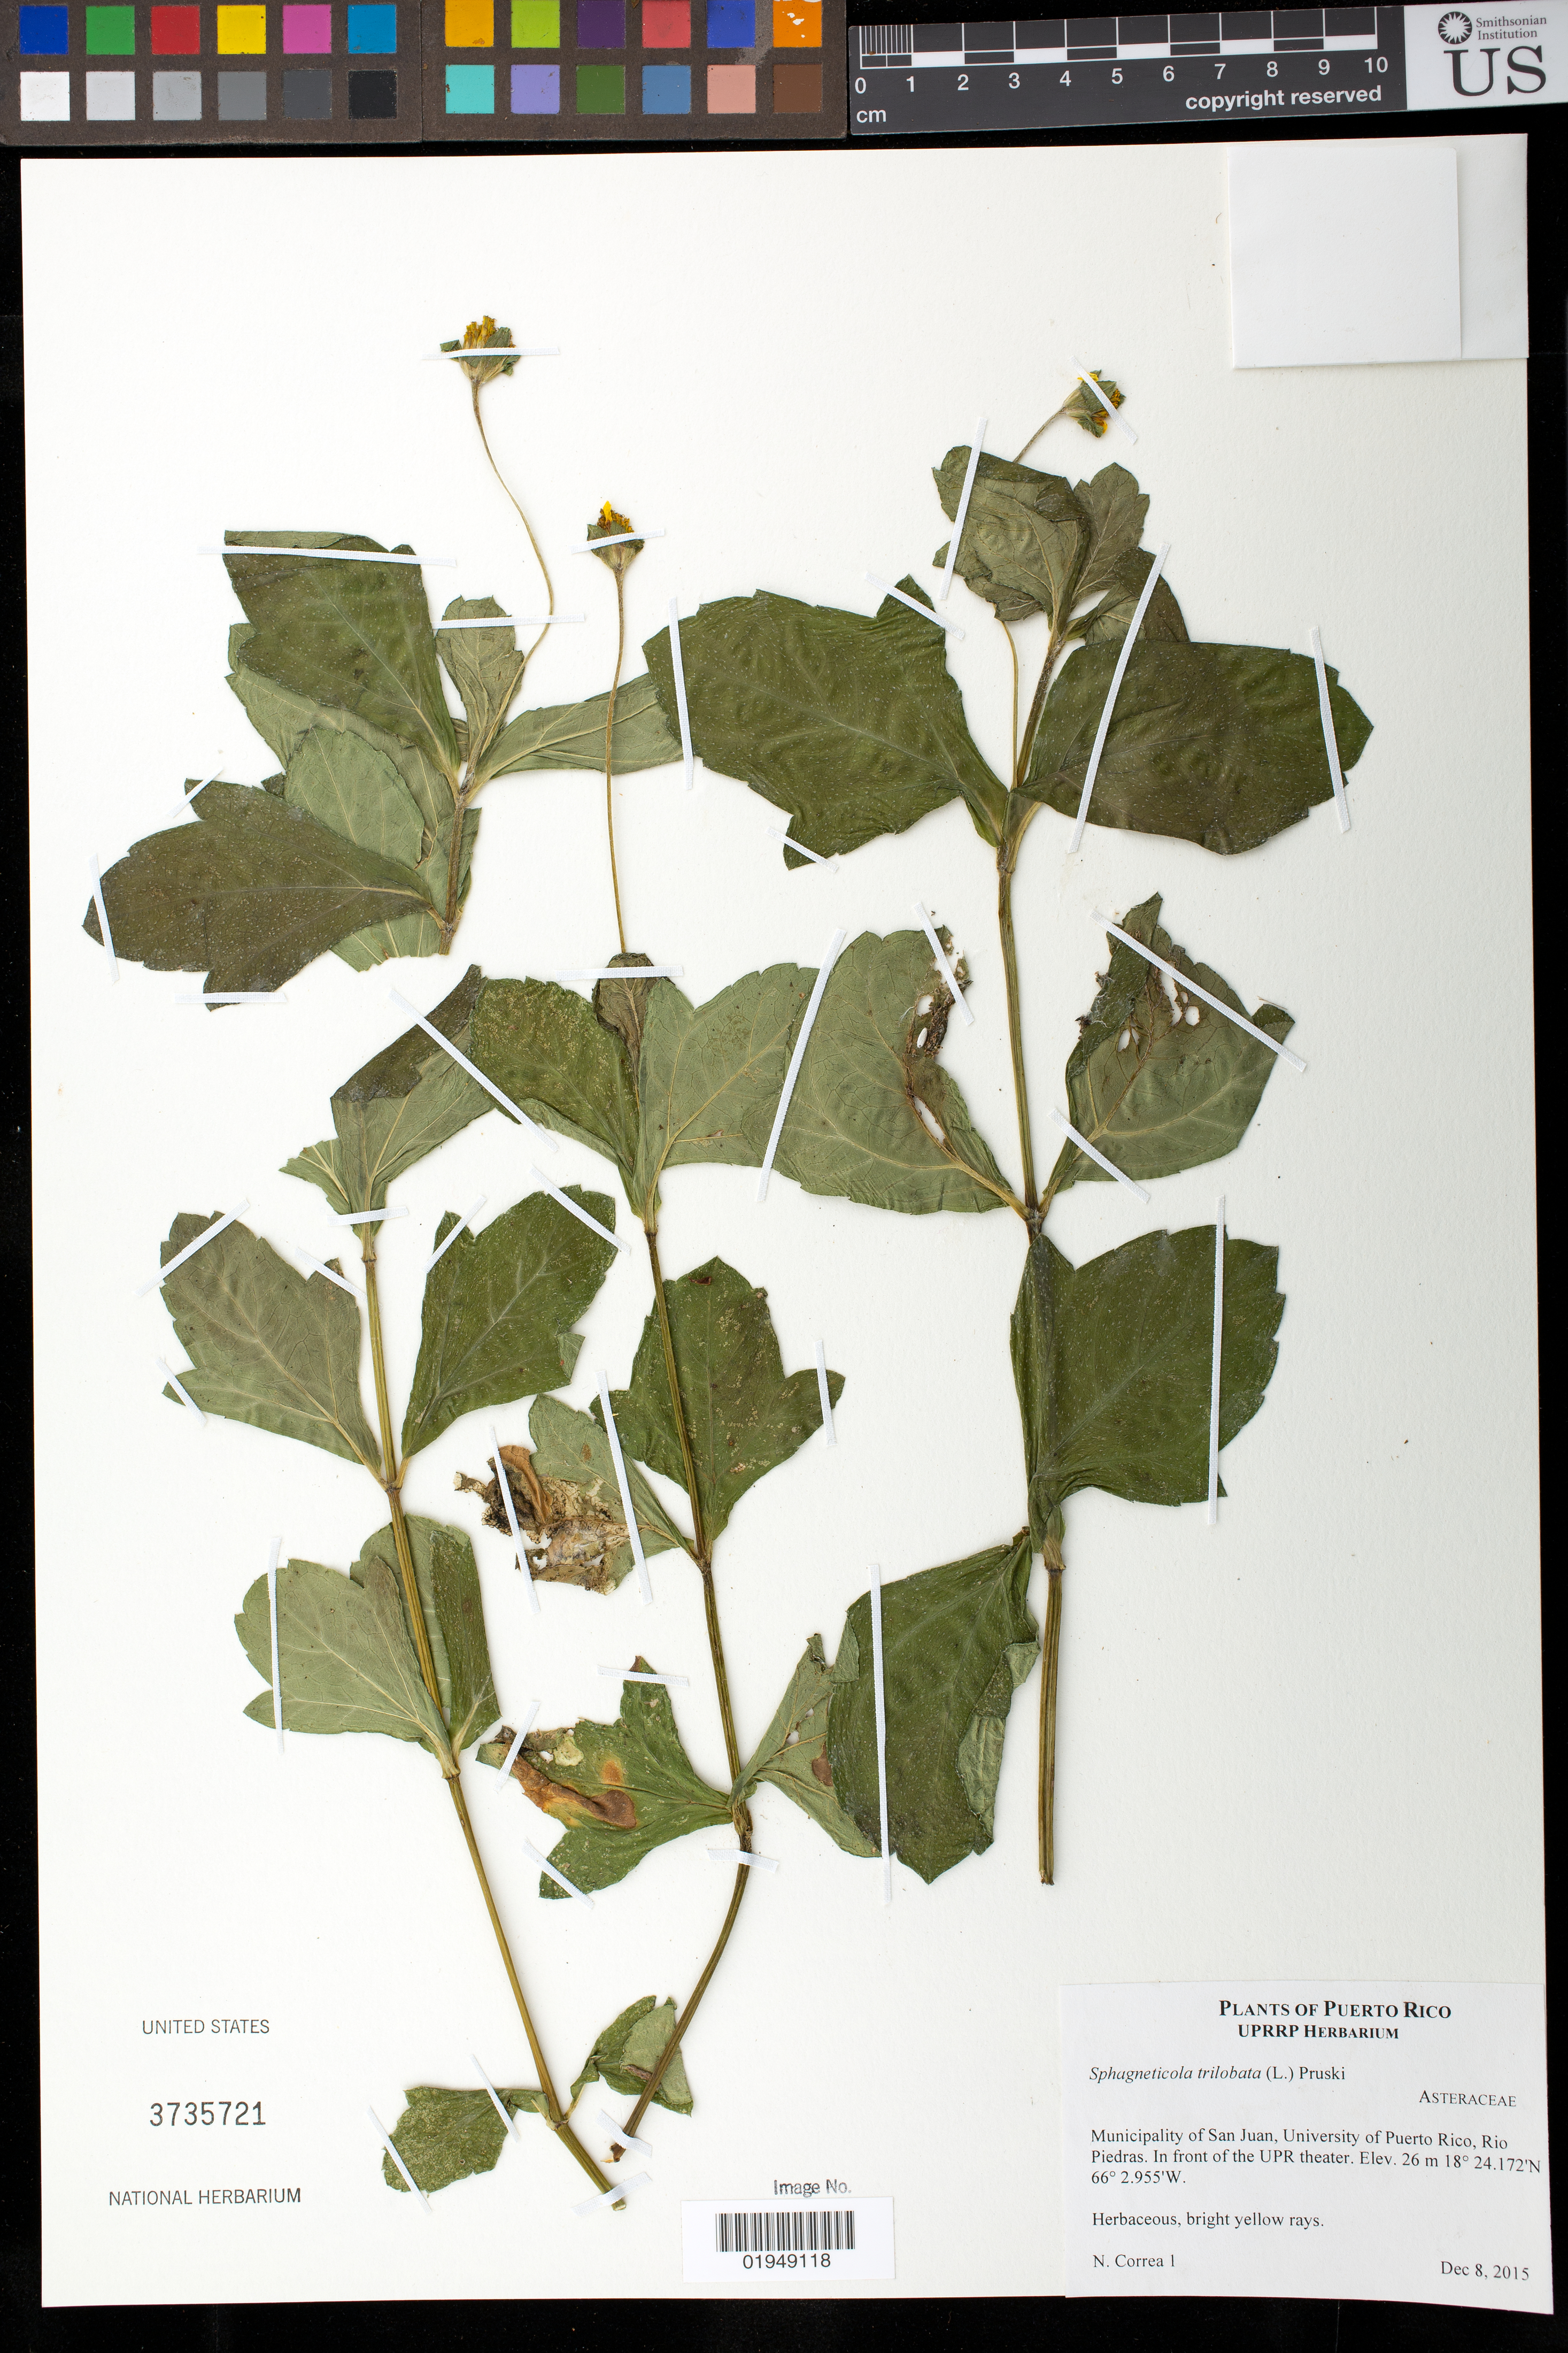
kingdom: Plantae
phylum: Tracheophyta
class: Magnoliopsida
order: Asterales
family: Asteraceae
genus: Sphagneticola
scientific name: Sphagneticola trilobata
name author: (L.) Pruski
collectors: N. Correa & J. D. Ackerman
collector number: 1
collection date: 2015-12-08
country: Puerto Rico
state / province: San Juan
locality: In front of the UPR theater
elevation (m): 26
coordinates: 18 24.172 N, 66 2.955 W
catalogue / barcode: US 3735721